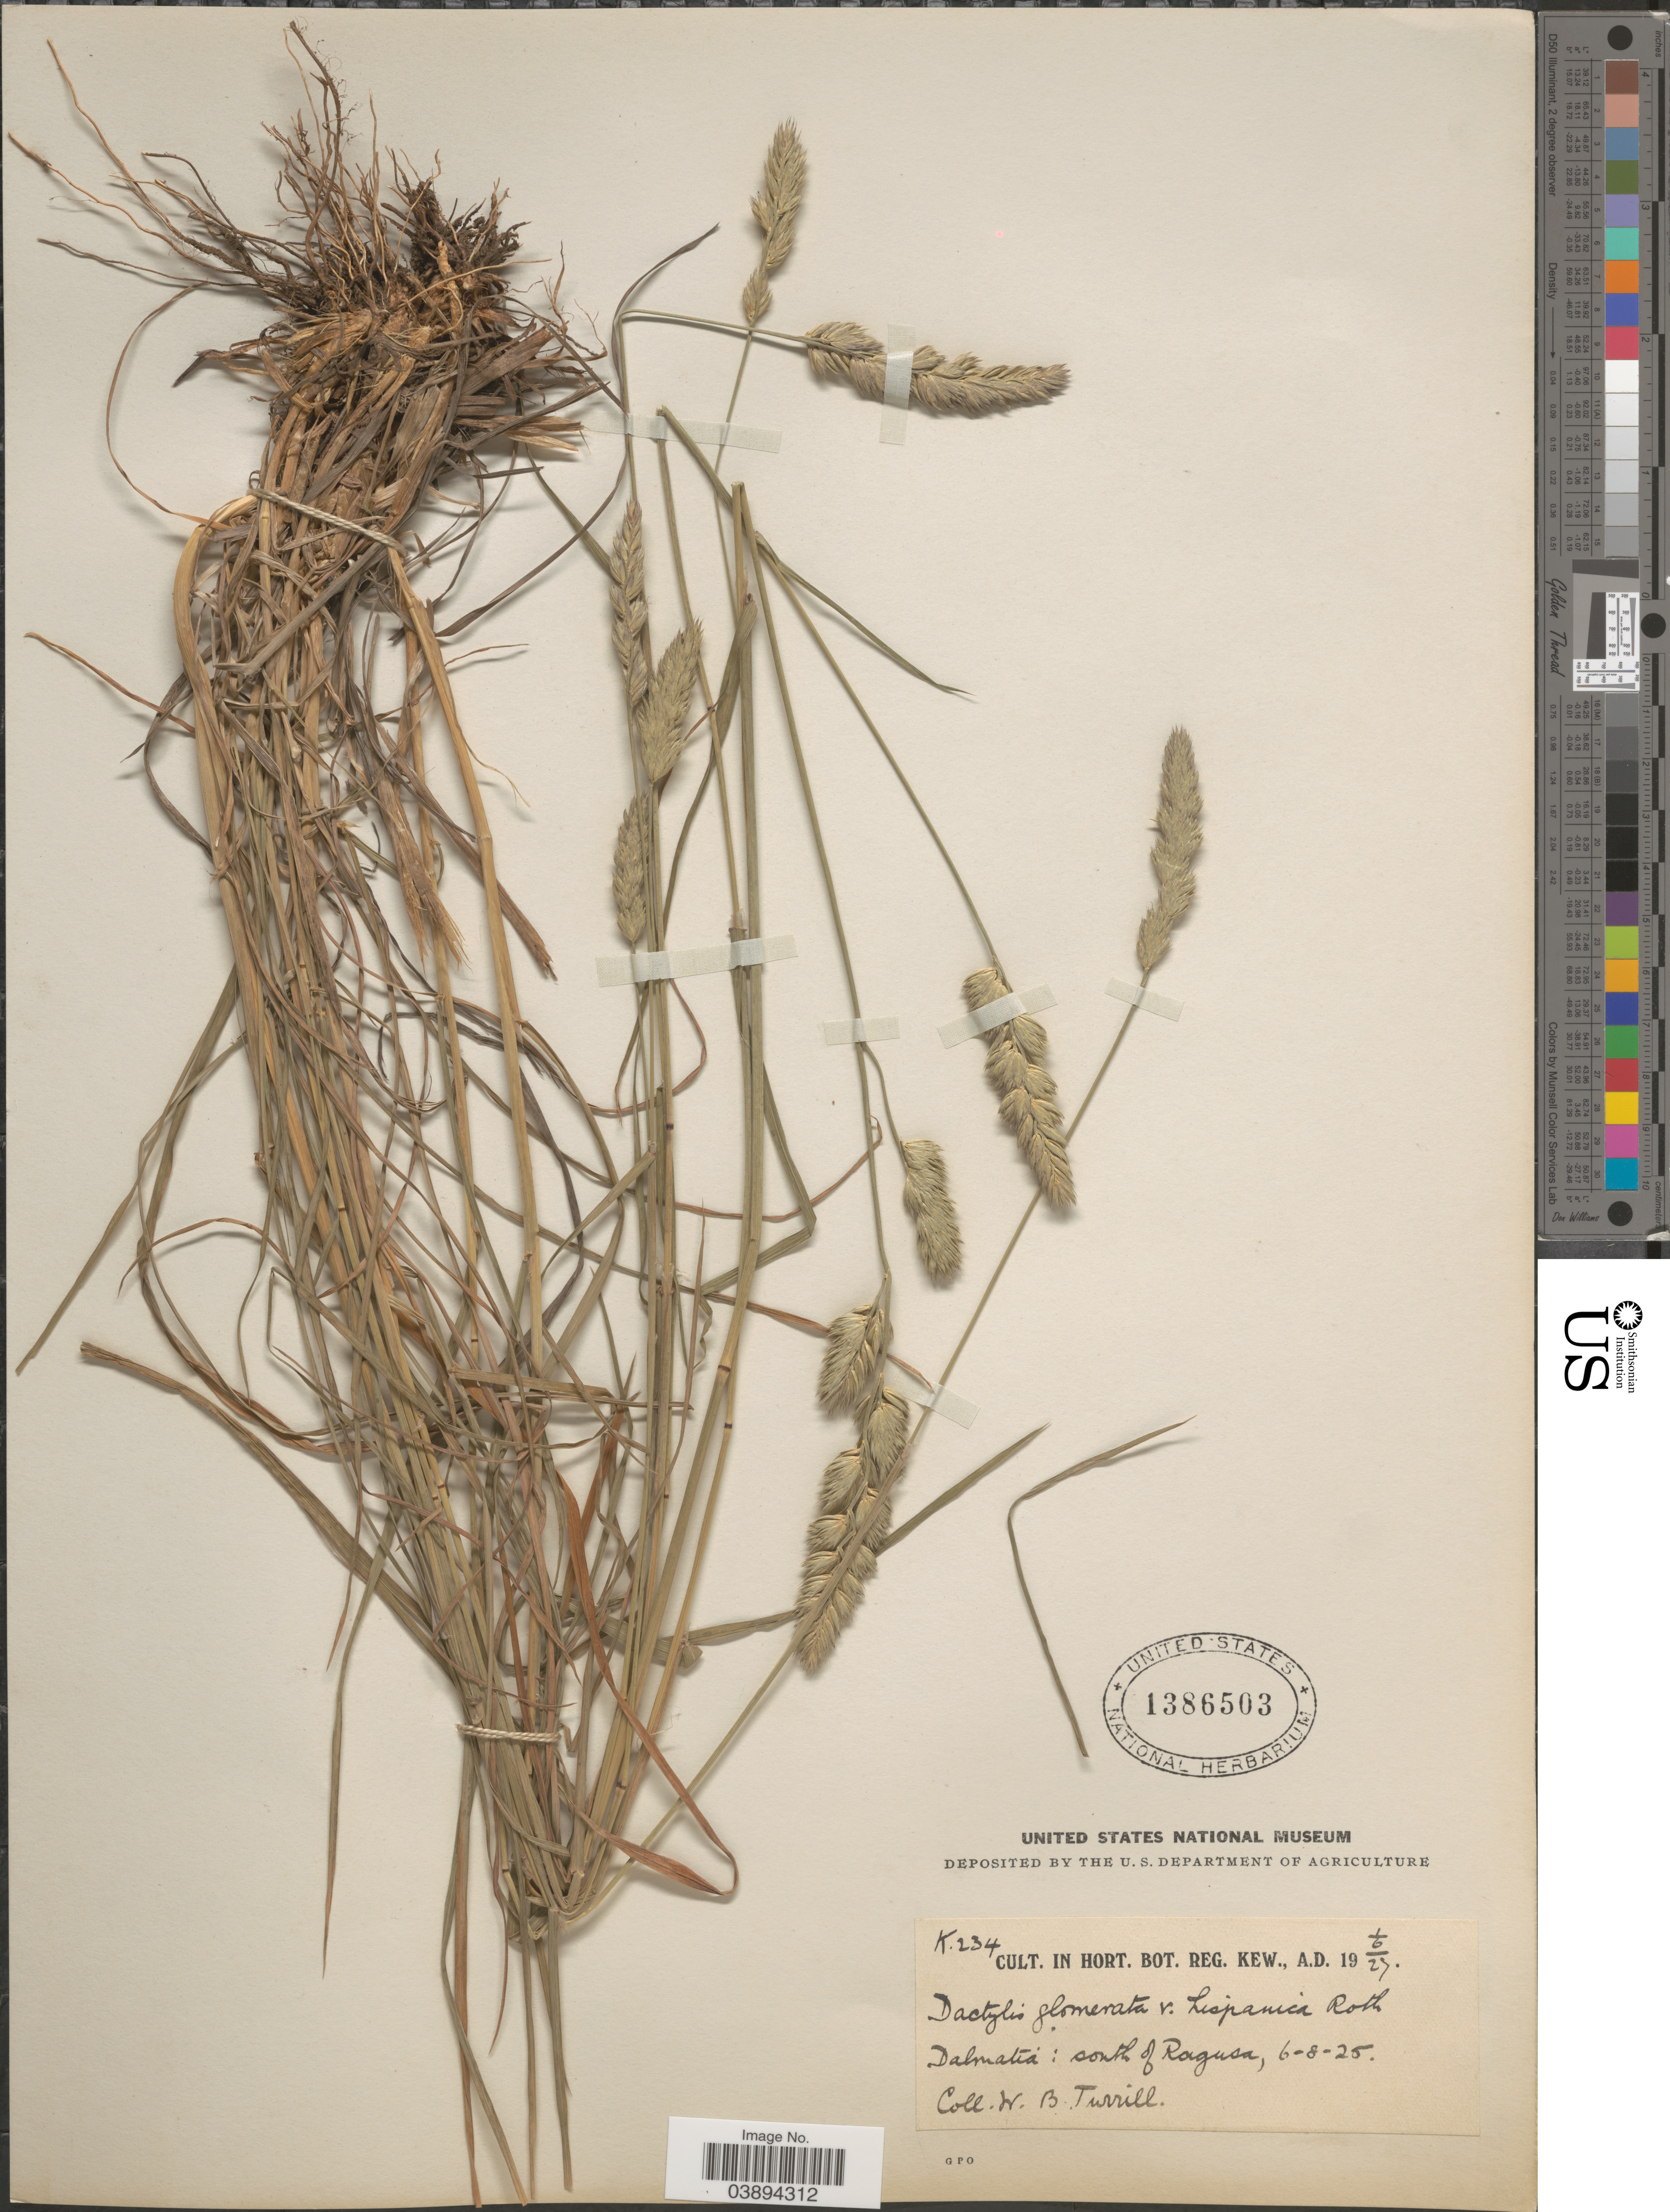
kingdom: Plantae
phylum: Tracheophyta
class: Liliopsida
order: Poales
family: Poaceae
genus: Dactylis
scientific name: Dactylis glomerata subsp. hispanica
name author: (Roth) Nyman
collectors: W. B. Turrill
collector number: K.234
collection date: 1927-06-01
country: United Kingdom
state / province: England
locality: Cult. in Hort. Bot. Reg. Kew.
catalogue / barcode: US 1386503